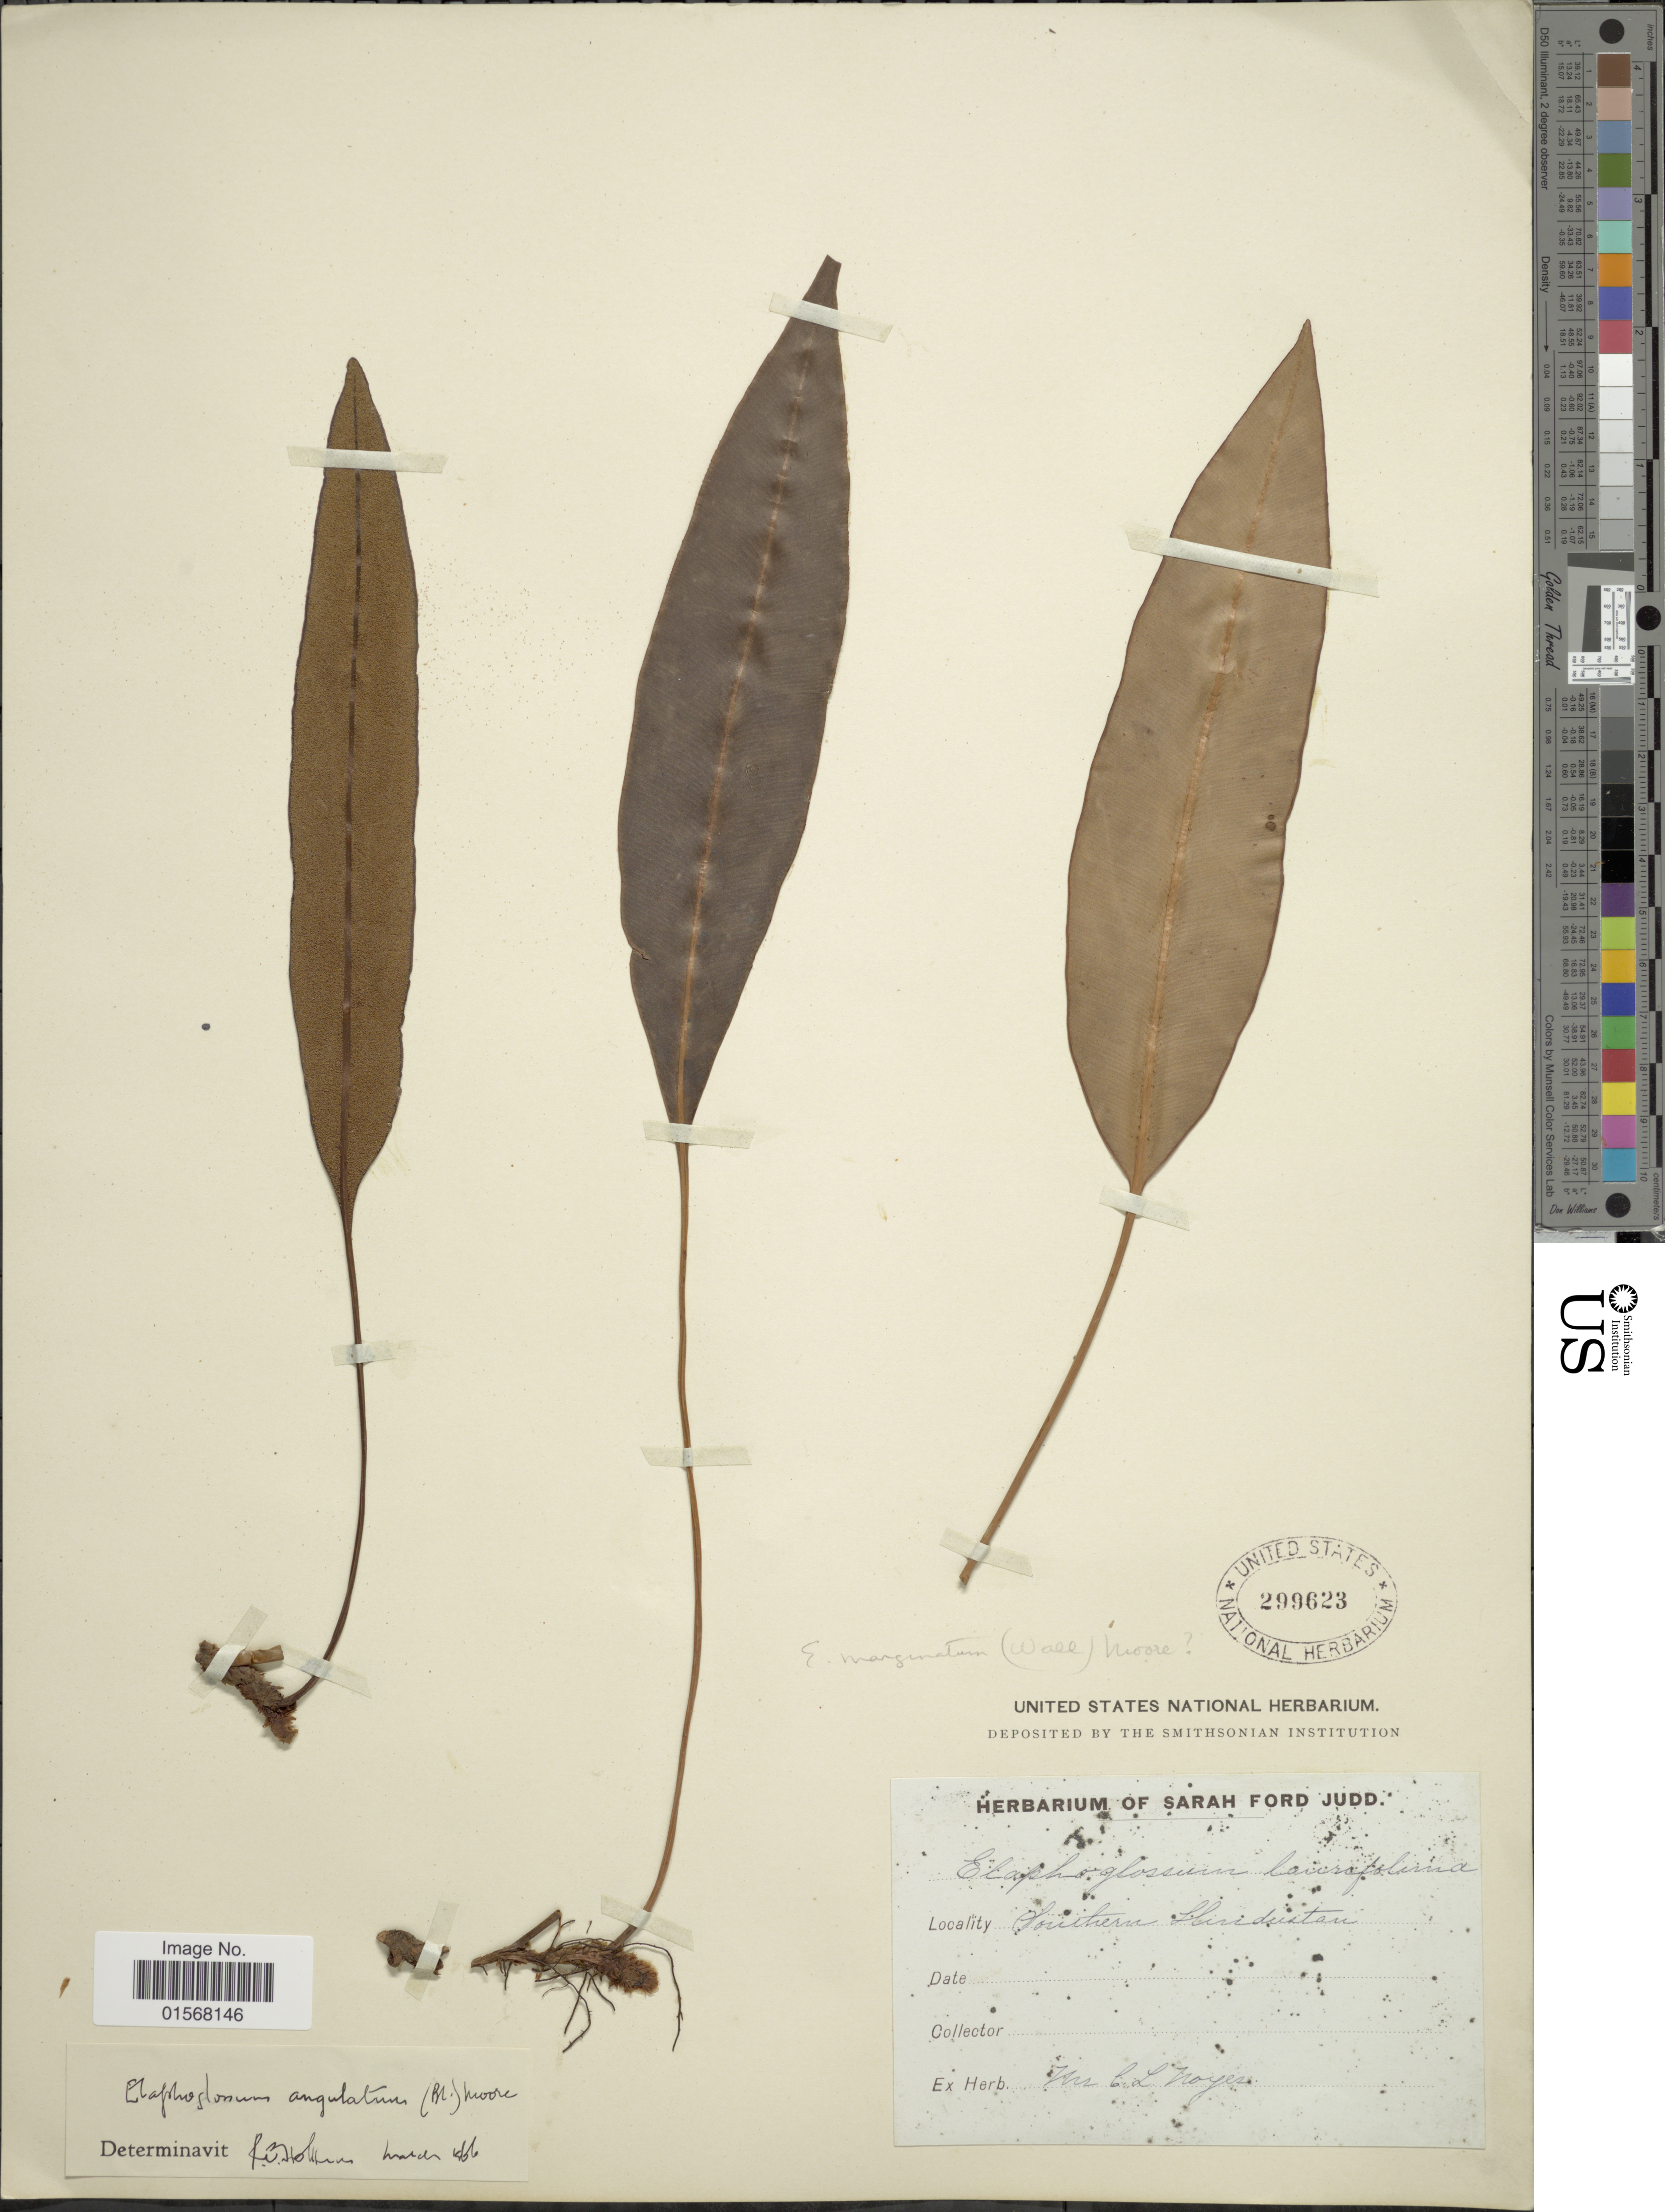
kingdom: Plantae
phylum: Tracheophyta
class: Polypodiopsida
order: Polypodiales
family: Dryopteridaceae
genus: Elaphoglossum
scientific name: Elaphoglossum angulatum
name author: (Blume) T. Moore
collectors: ex herb. C. L. Noyes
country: India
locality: Southern Hindustan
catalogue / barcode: US 299623